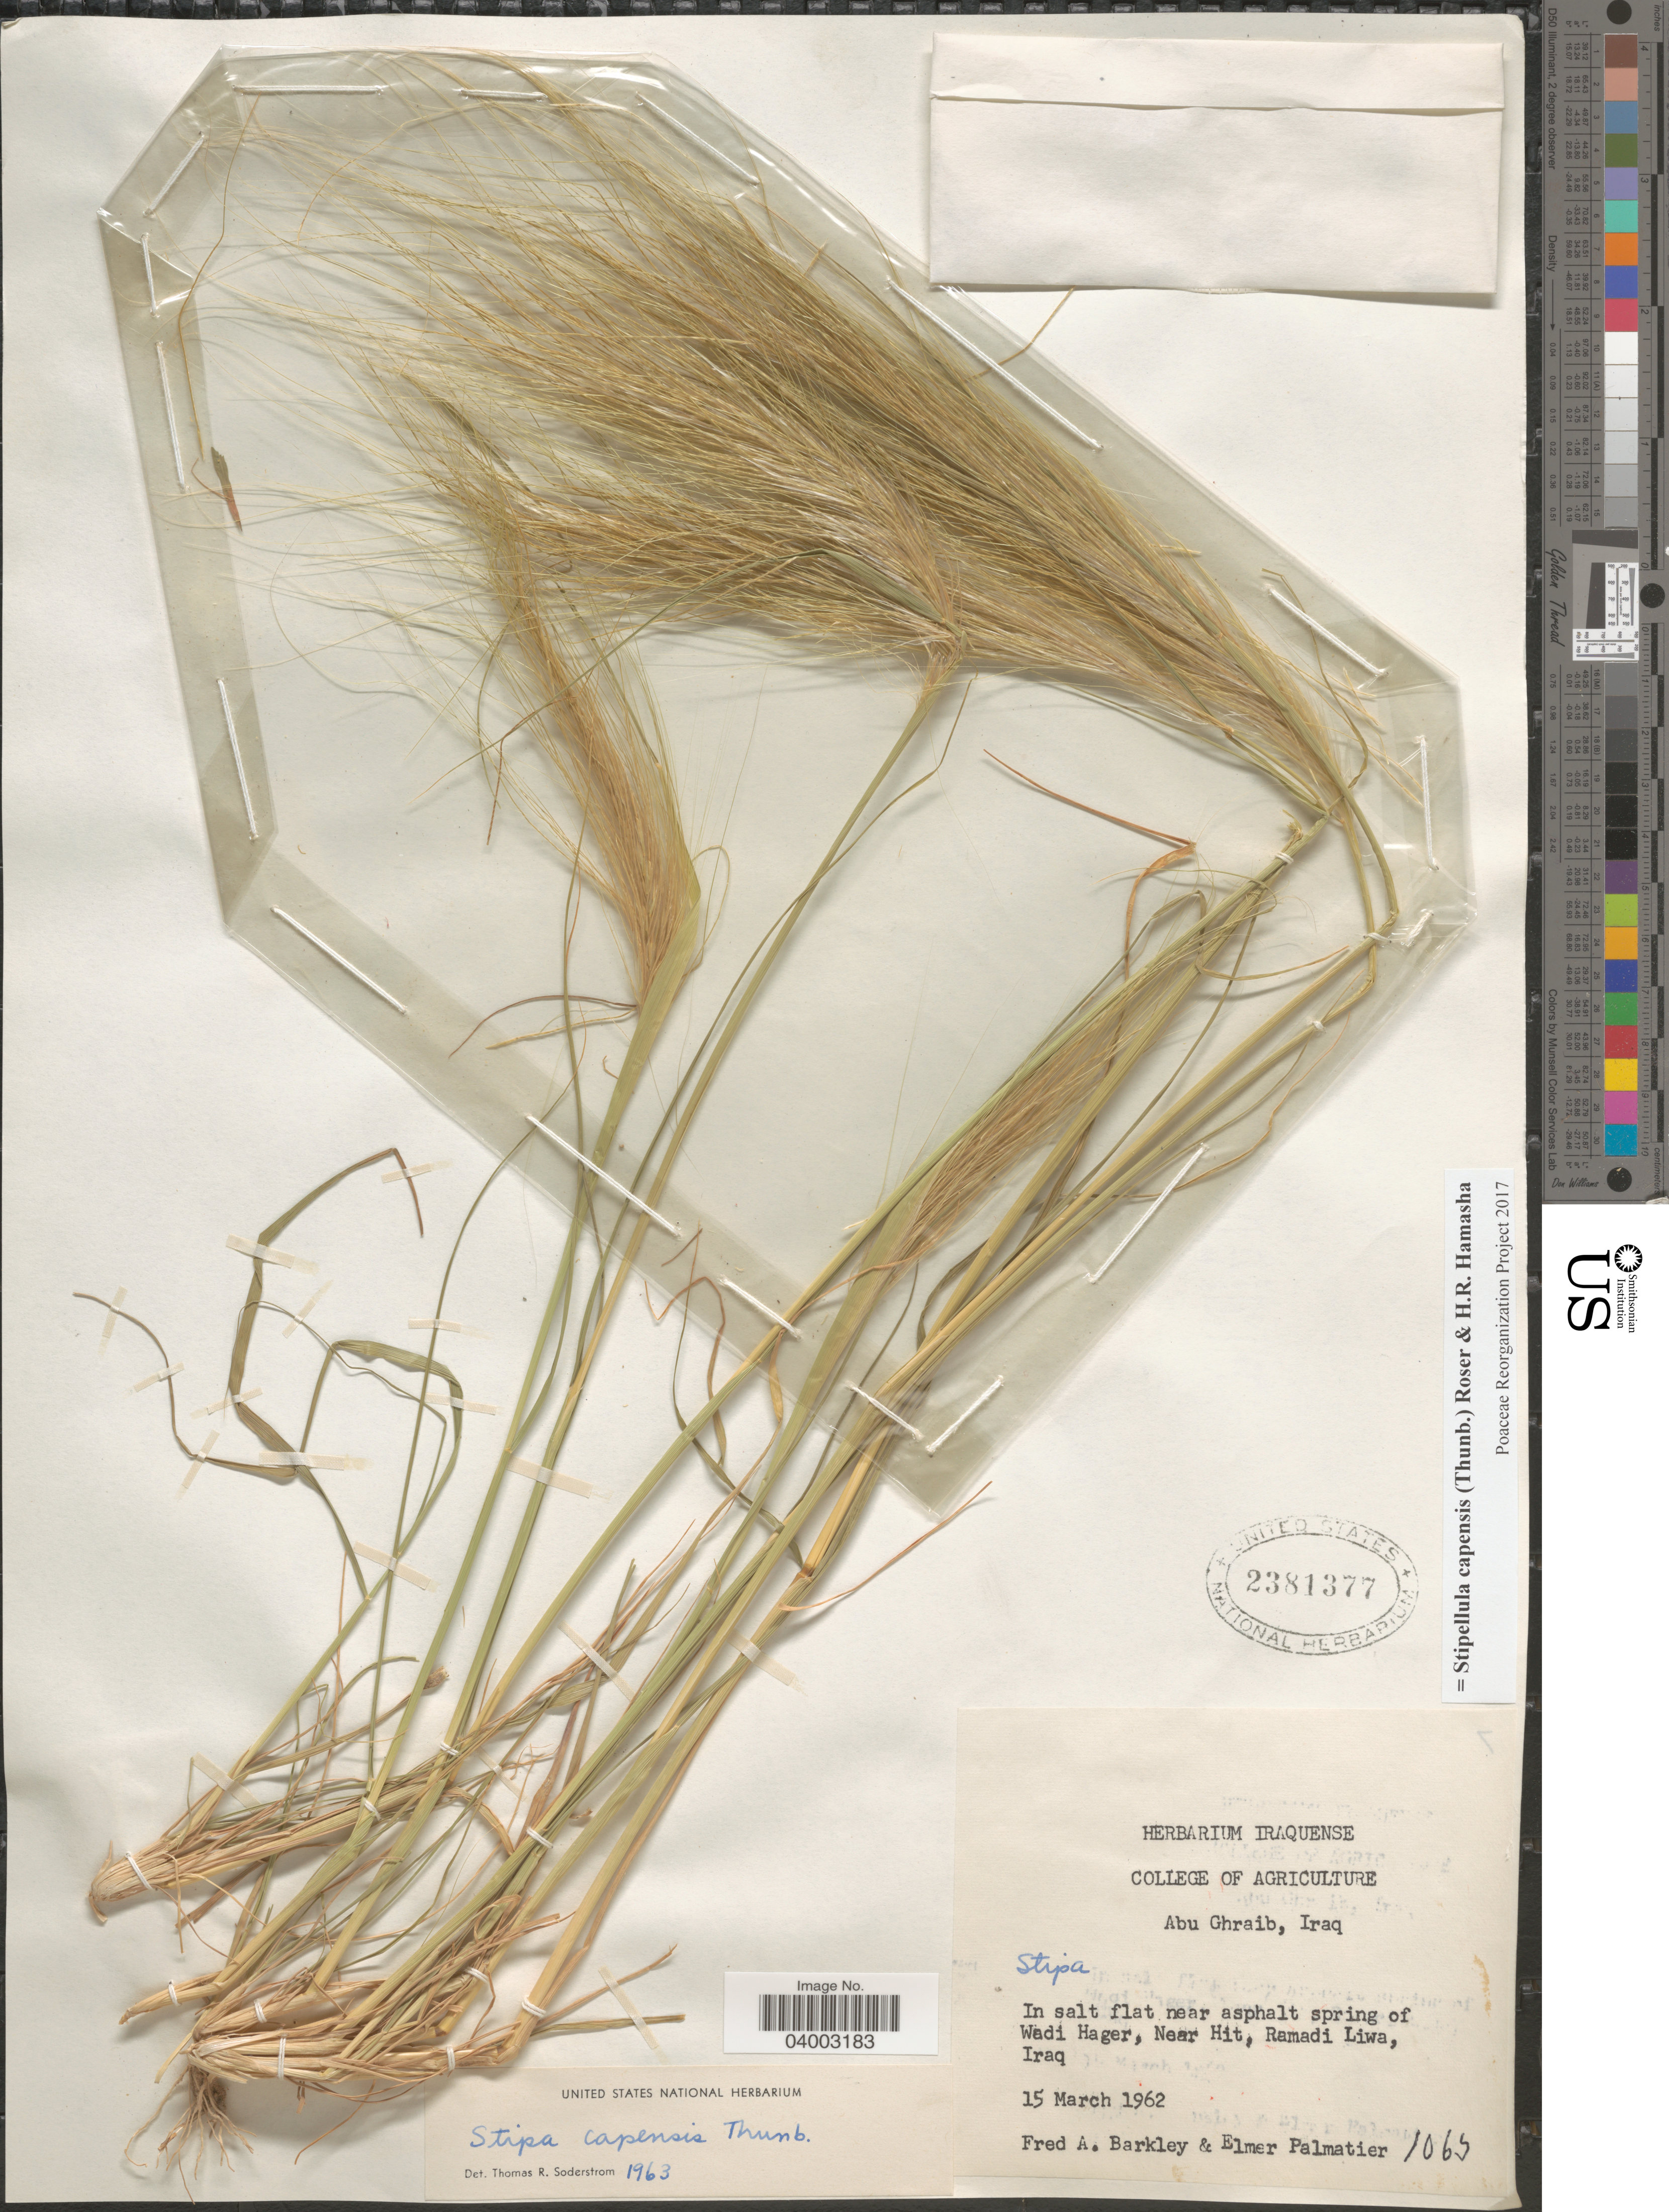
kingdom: Plantae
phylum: Tracheophyta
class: Liliopsida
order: Poales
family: Poaceae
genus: Stipellula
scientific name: Stipellula capensis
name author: (Thunb.) Röser & H. R. Hamasha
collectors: F. A. Barkley & E. Palmatier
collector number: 1065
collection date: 1962-03-15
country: Iraq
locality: In salt flat near asphalt spring of Wadi Hager, Near Hit, Ramadi Liwa.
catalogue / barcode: US 2381377